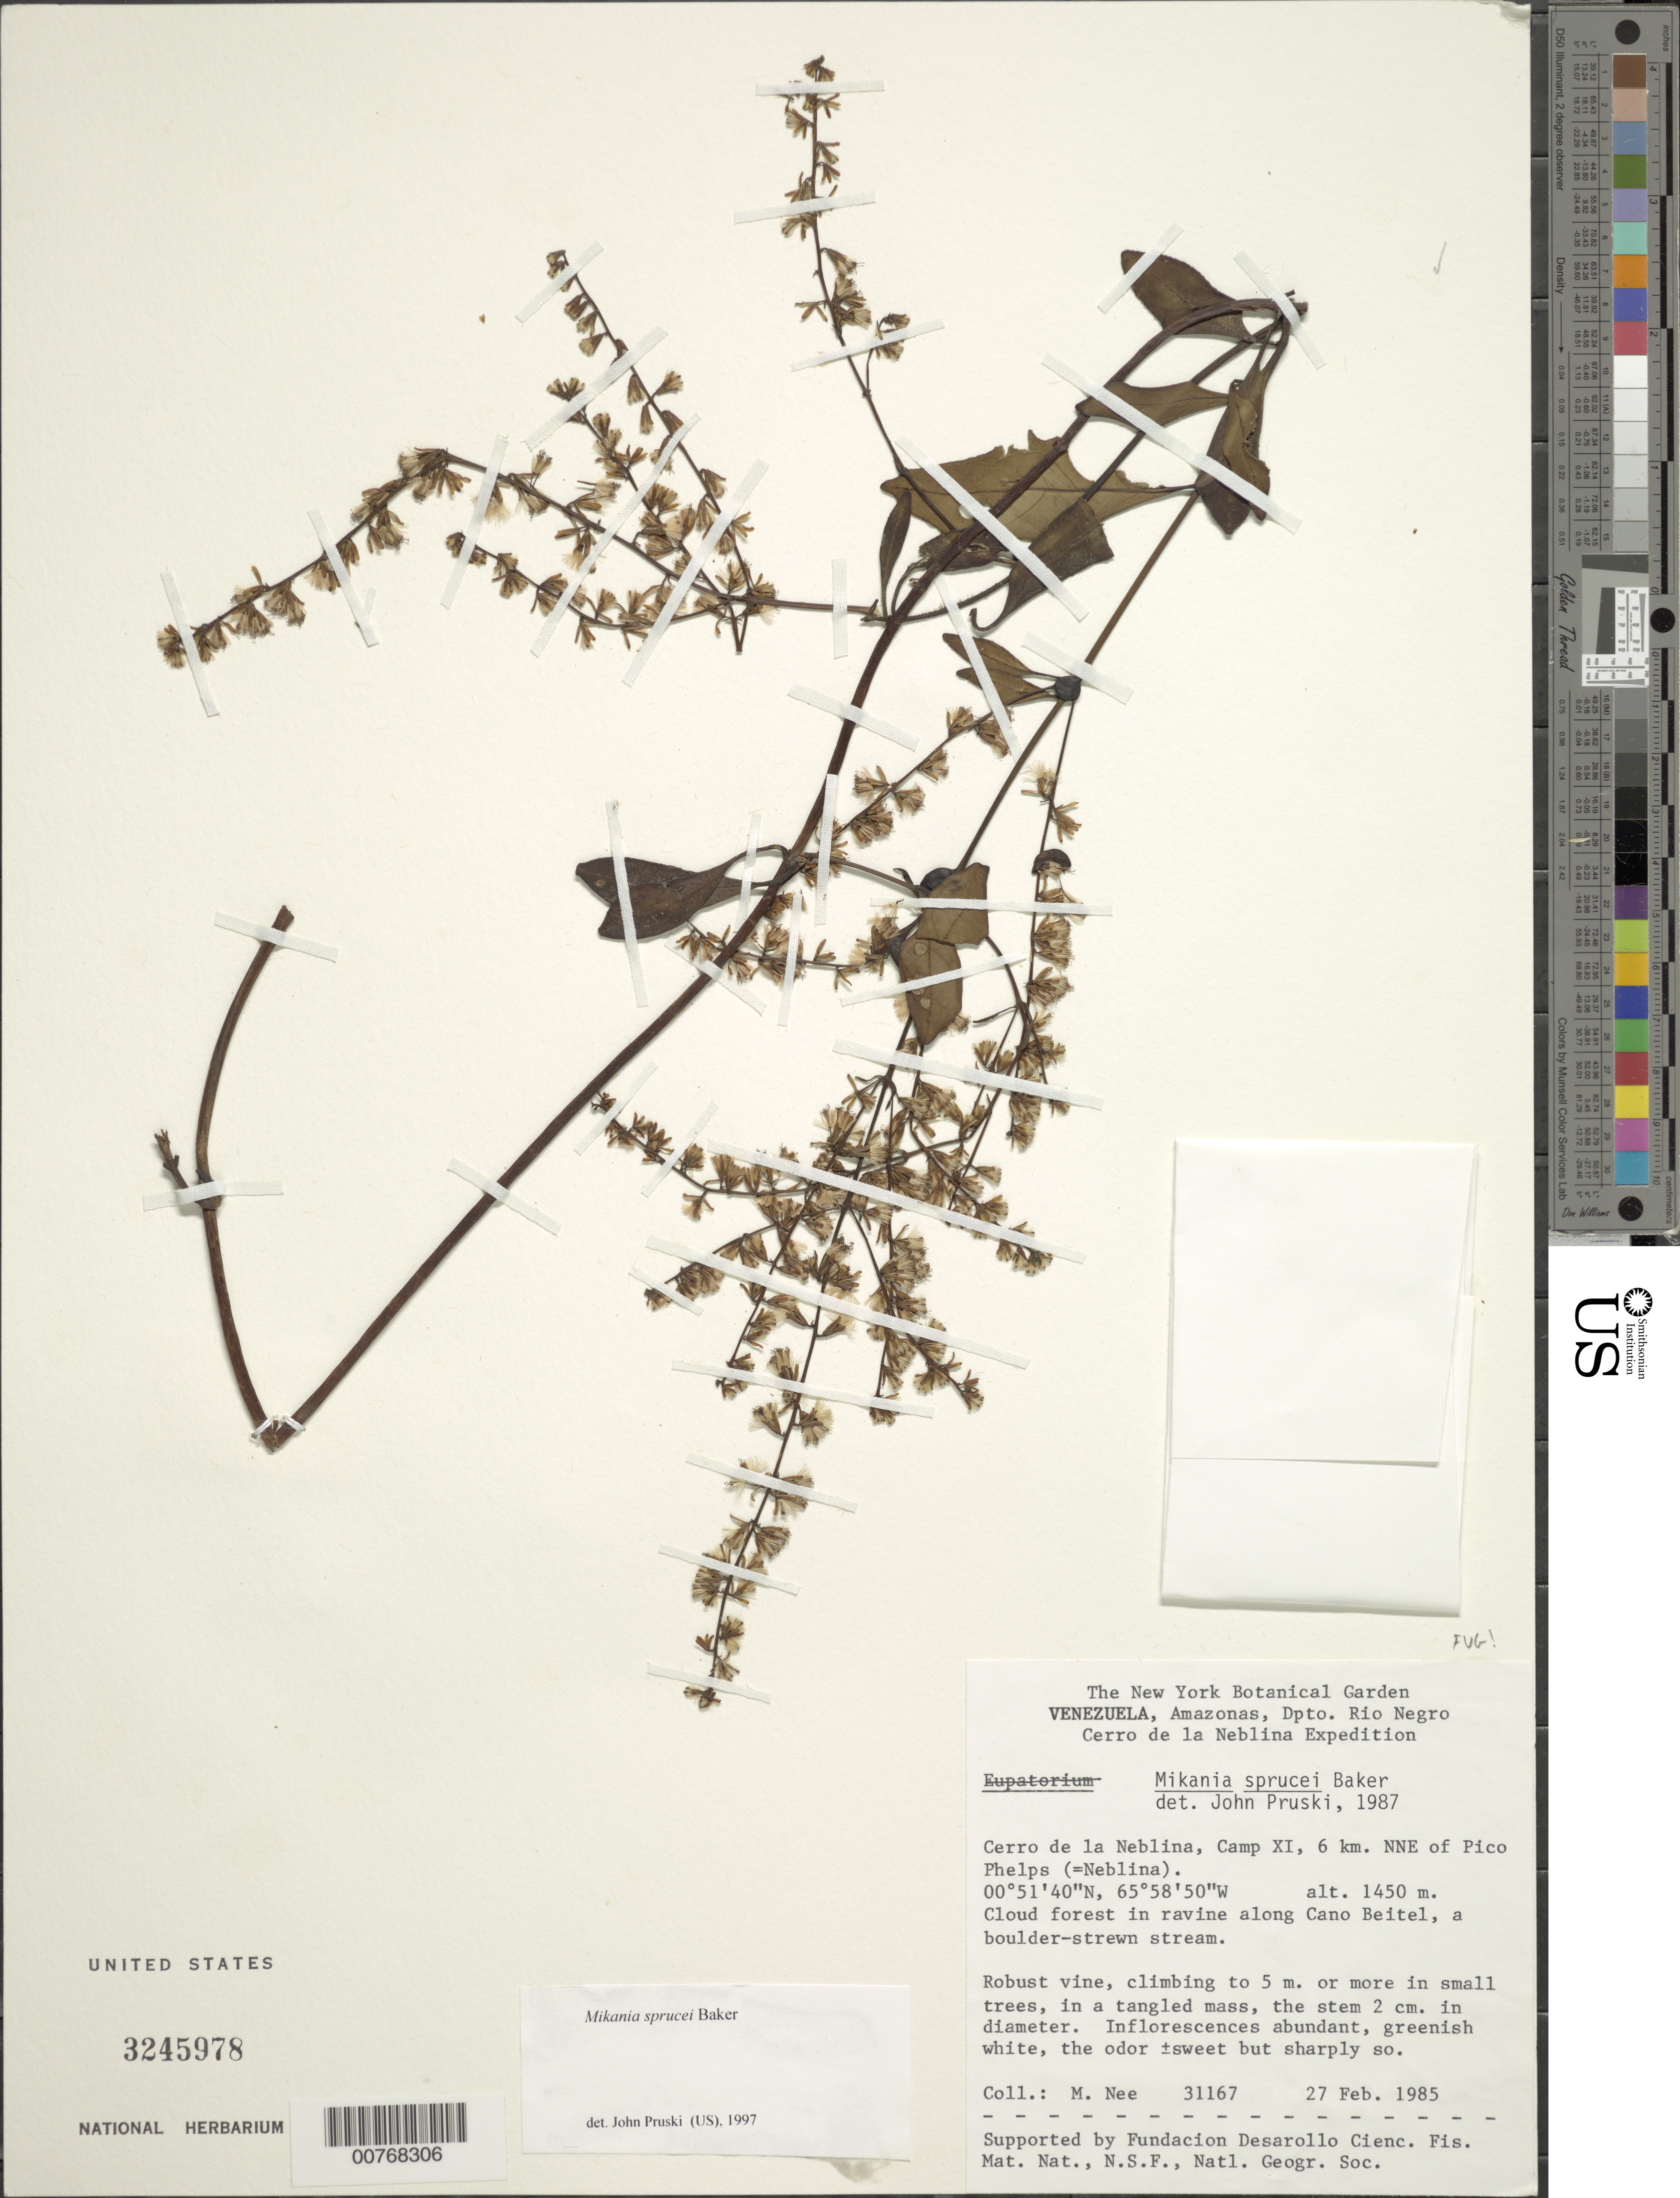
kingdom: Plantae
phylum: Tracheophyta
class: Magnoliopsida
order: Asterales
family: Asteraceae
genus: Mikania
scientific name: Mikania sprucei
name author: Baker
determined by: Pruski, J. F.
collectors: M. Nee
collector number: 31167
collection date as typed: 27-Feb-85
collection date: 1985-02-27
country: Venezuela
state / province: Amazonas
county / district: Río Negro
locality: Cerro de La Neblina, Camp XI, 6 km NNE of Pico Phelps (=Neblina), in ravine along Caño Beitel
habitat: Cloud forest in ravine along a boulder-strewn stream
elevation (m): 1450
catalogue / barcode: US 3245978